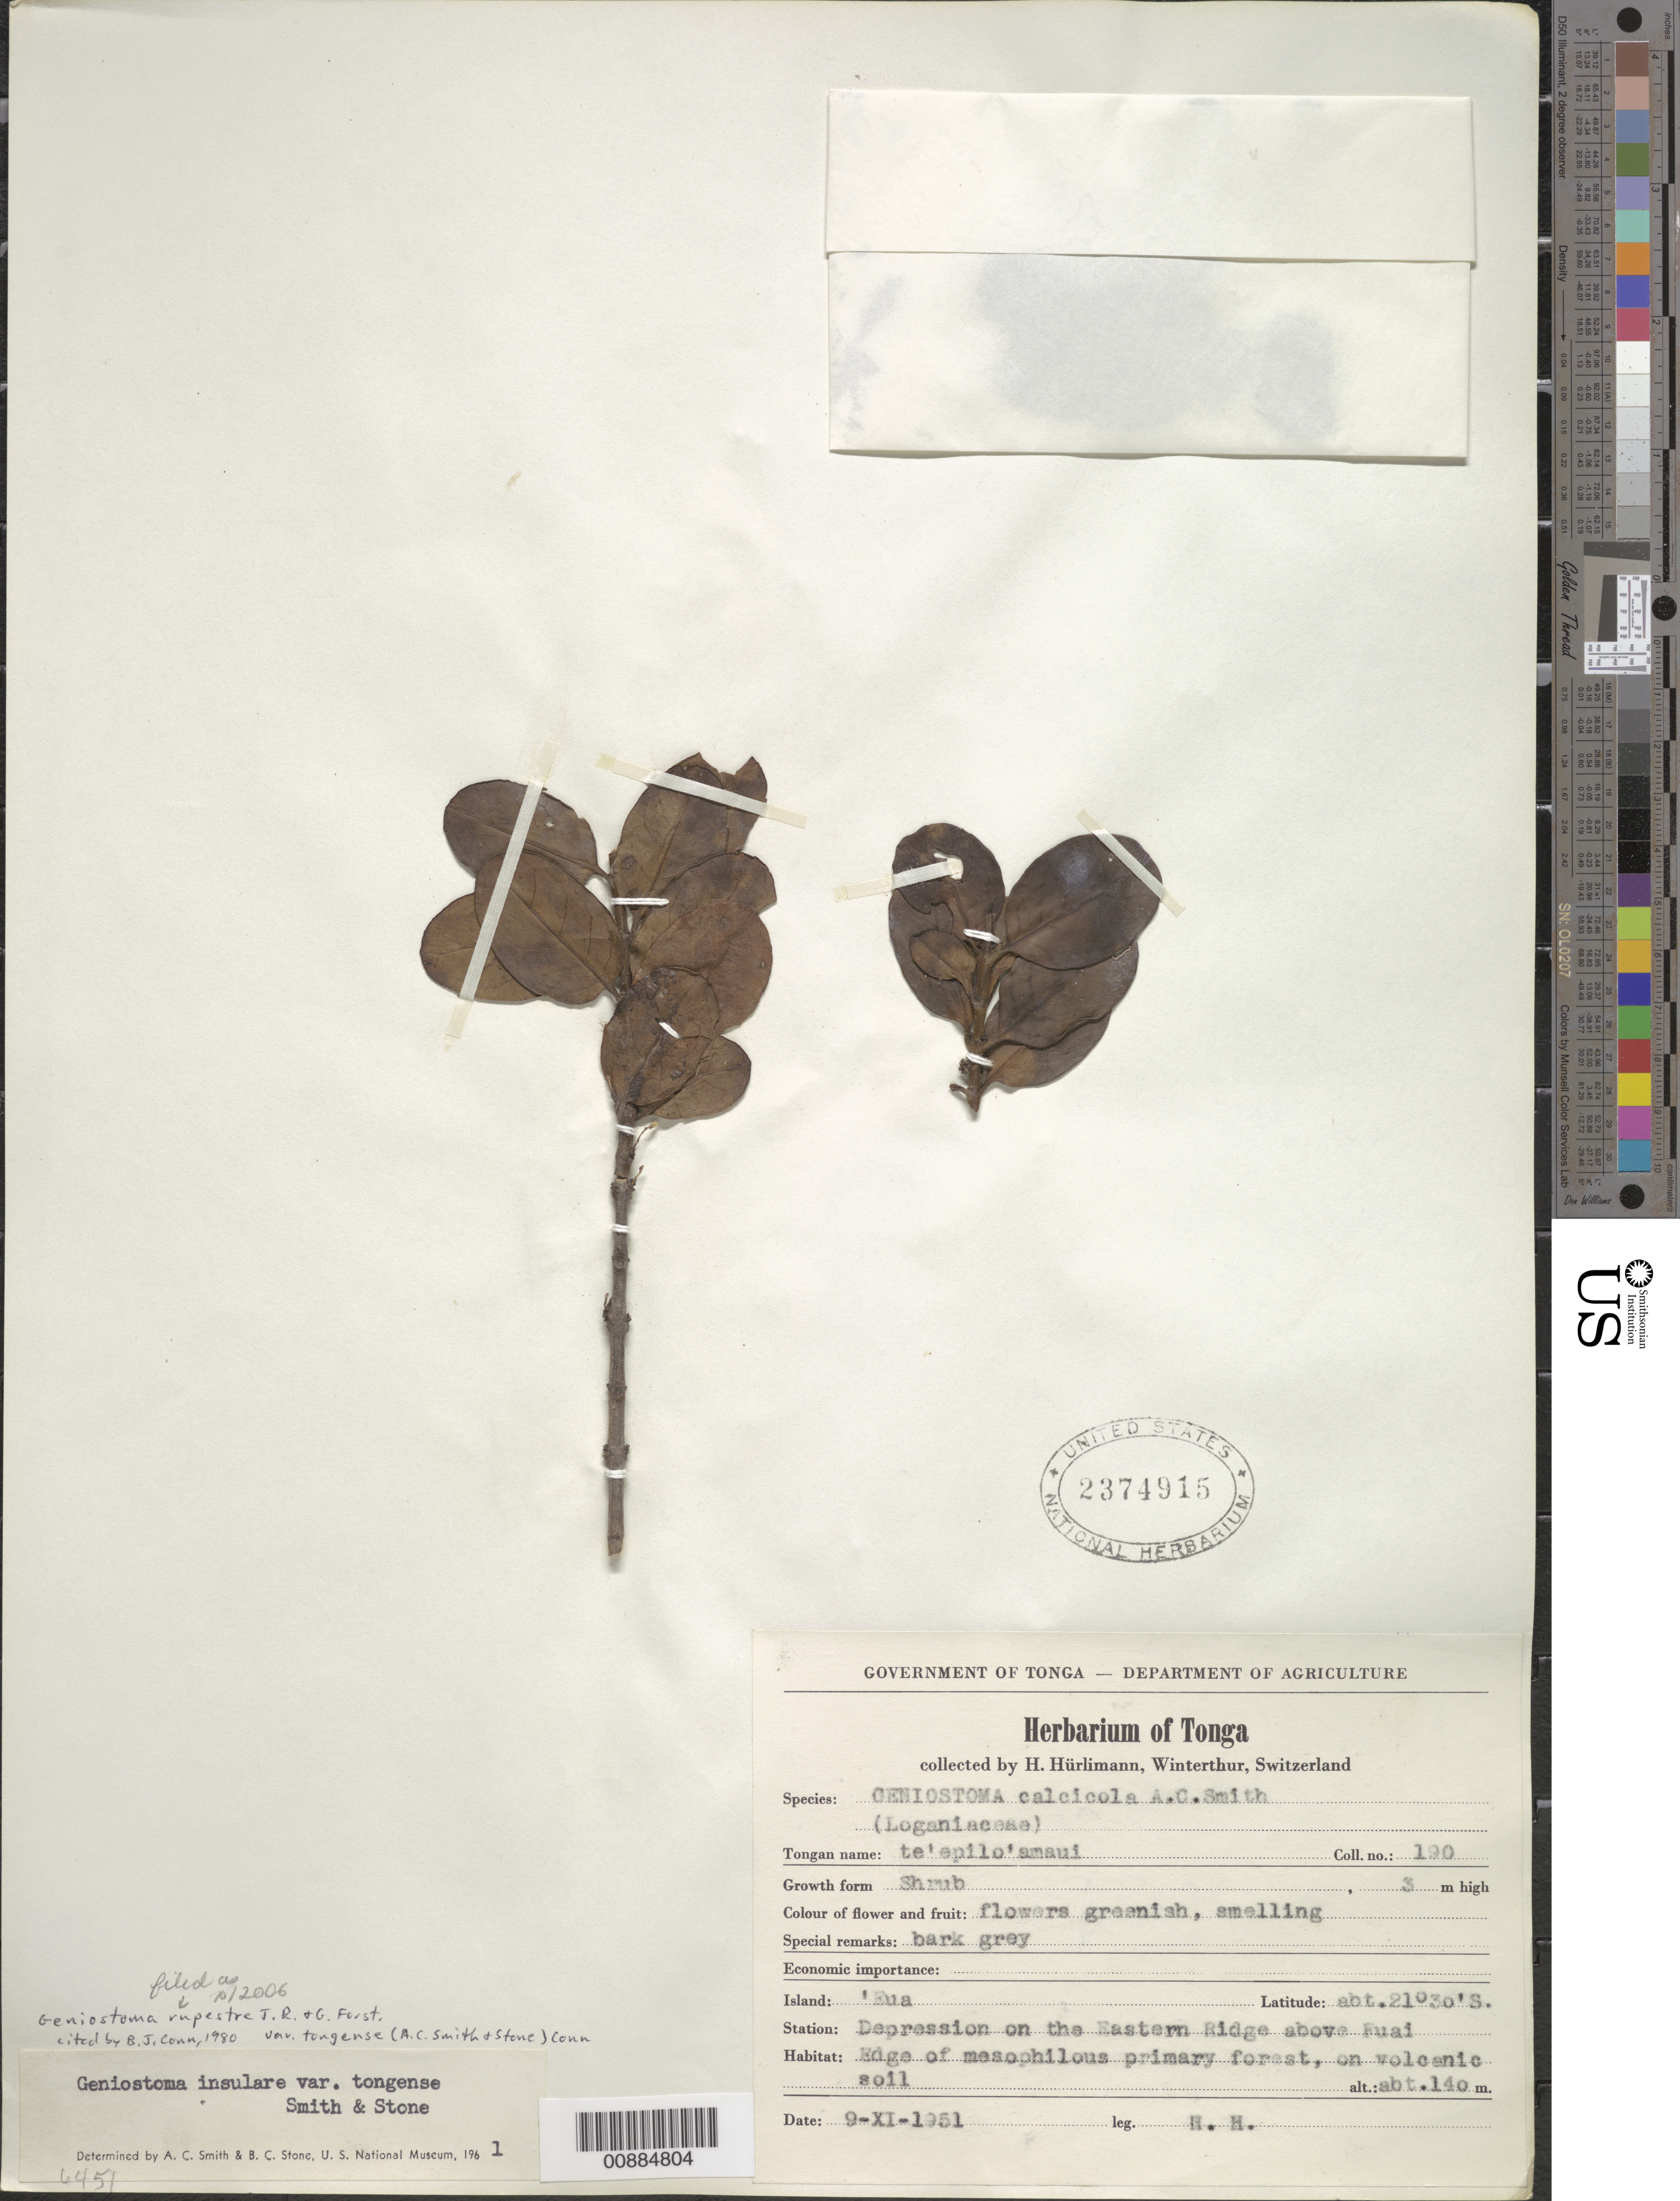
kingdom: Plantae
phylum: Tracheophyta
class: Magnoliopsida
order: Gentianales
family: Loganiaceae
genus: Geniostoma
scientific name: Geniostoma rupestre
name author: J.R. Forst. & G. Forst.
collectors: H. Hürlimann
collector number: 190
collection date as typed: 09 Nov 1951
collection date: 1951-11-09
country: Tonga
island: Eua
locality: Depression on the eastern ridge above Fuai Edge of masophilous primary forest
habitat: on volcanic soil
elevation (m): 140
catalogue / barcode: US 2374915